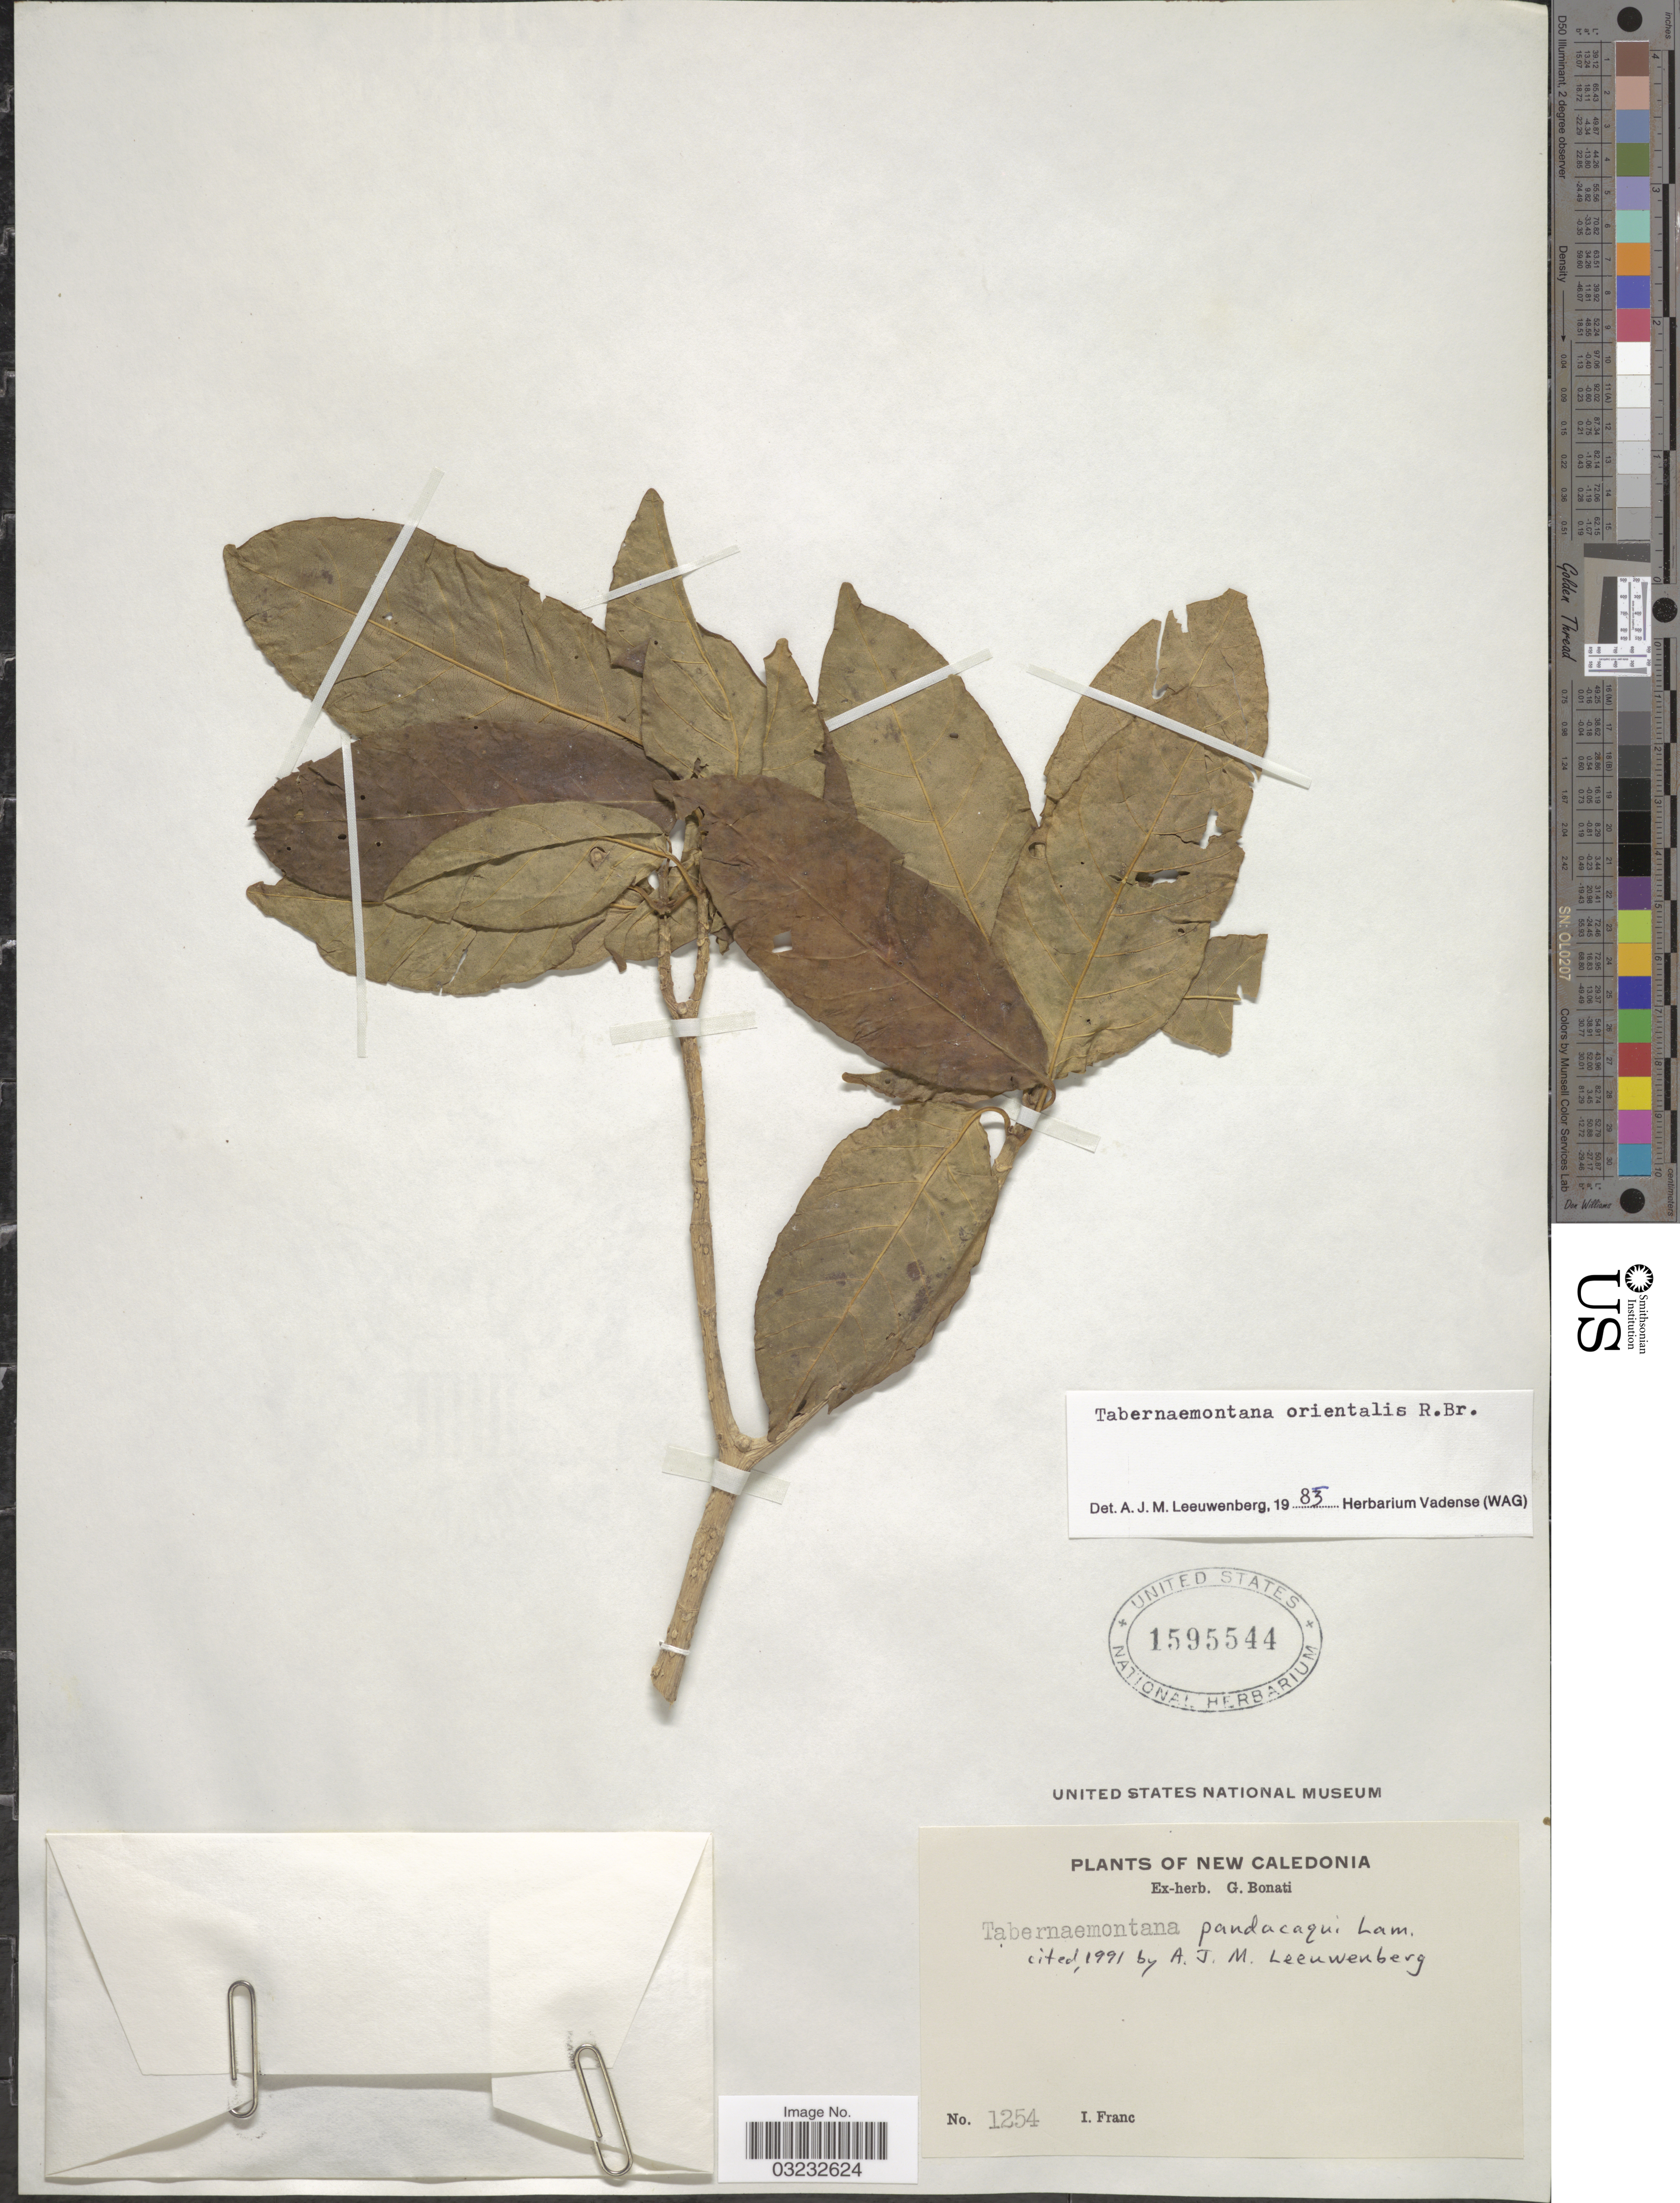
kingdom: Plantae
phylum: Tracheophyta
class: Magnoliopsida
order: Gentianales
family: Apocynaceae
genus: Tabernaemontana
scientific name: Tabernaemontana pandacaqui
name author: Poir.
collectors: I. Franc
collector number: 1254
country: New Caledonia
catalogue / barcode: US 1595544